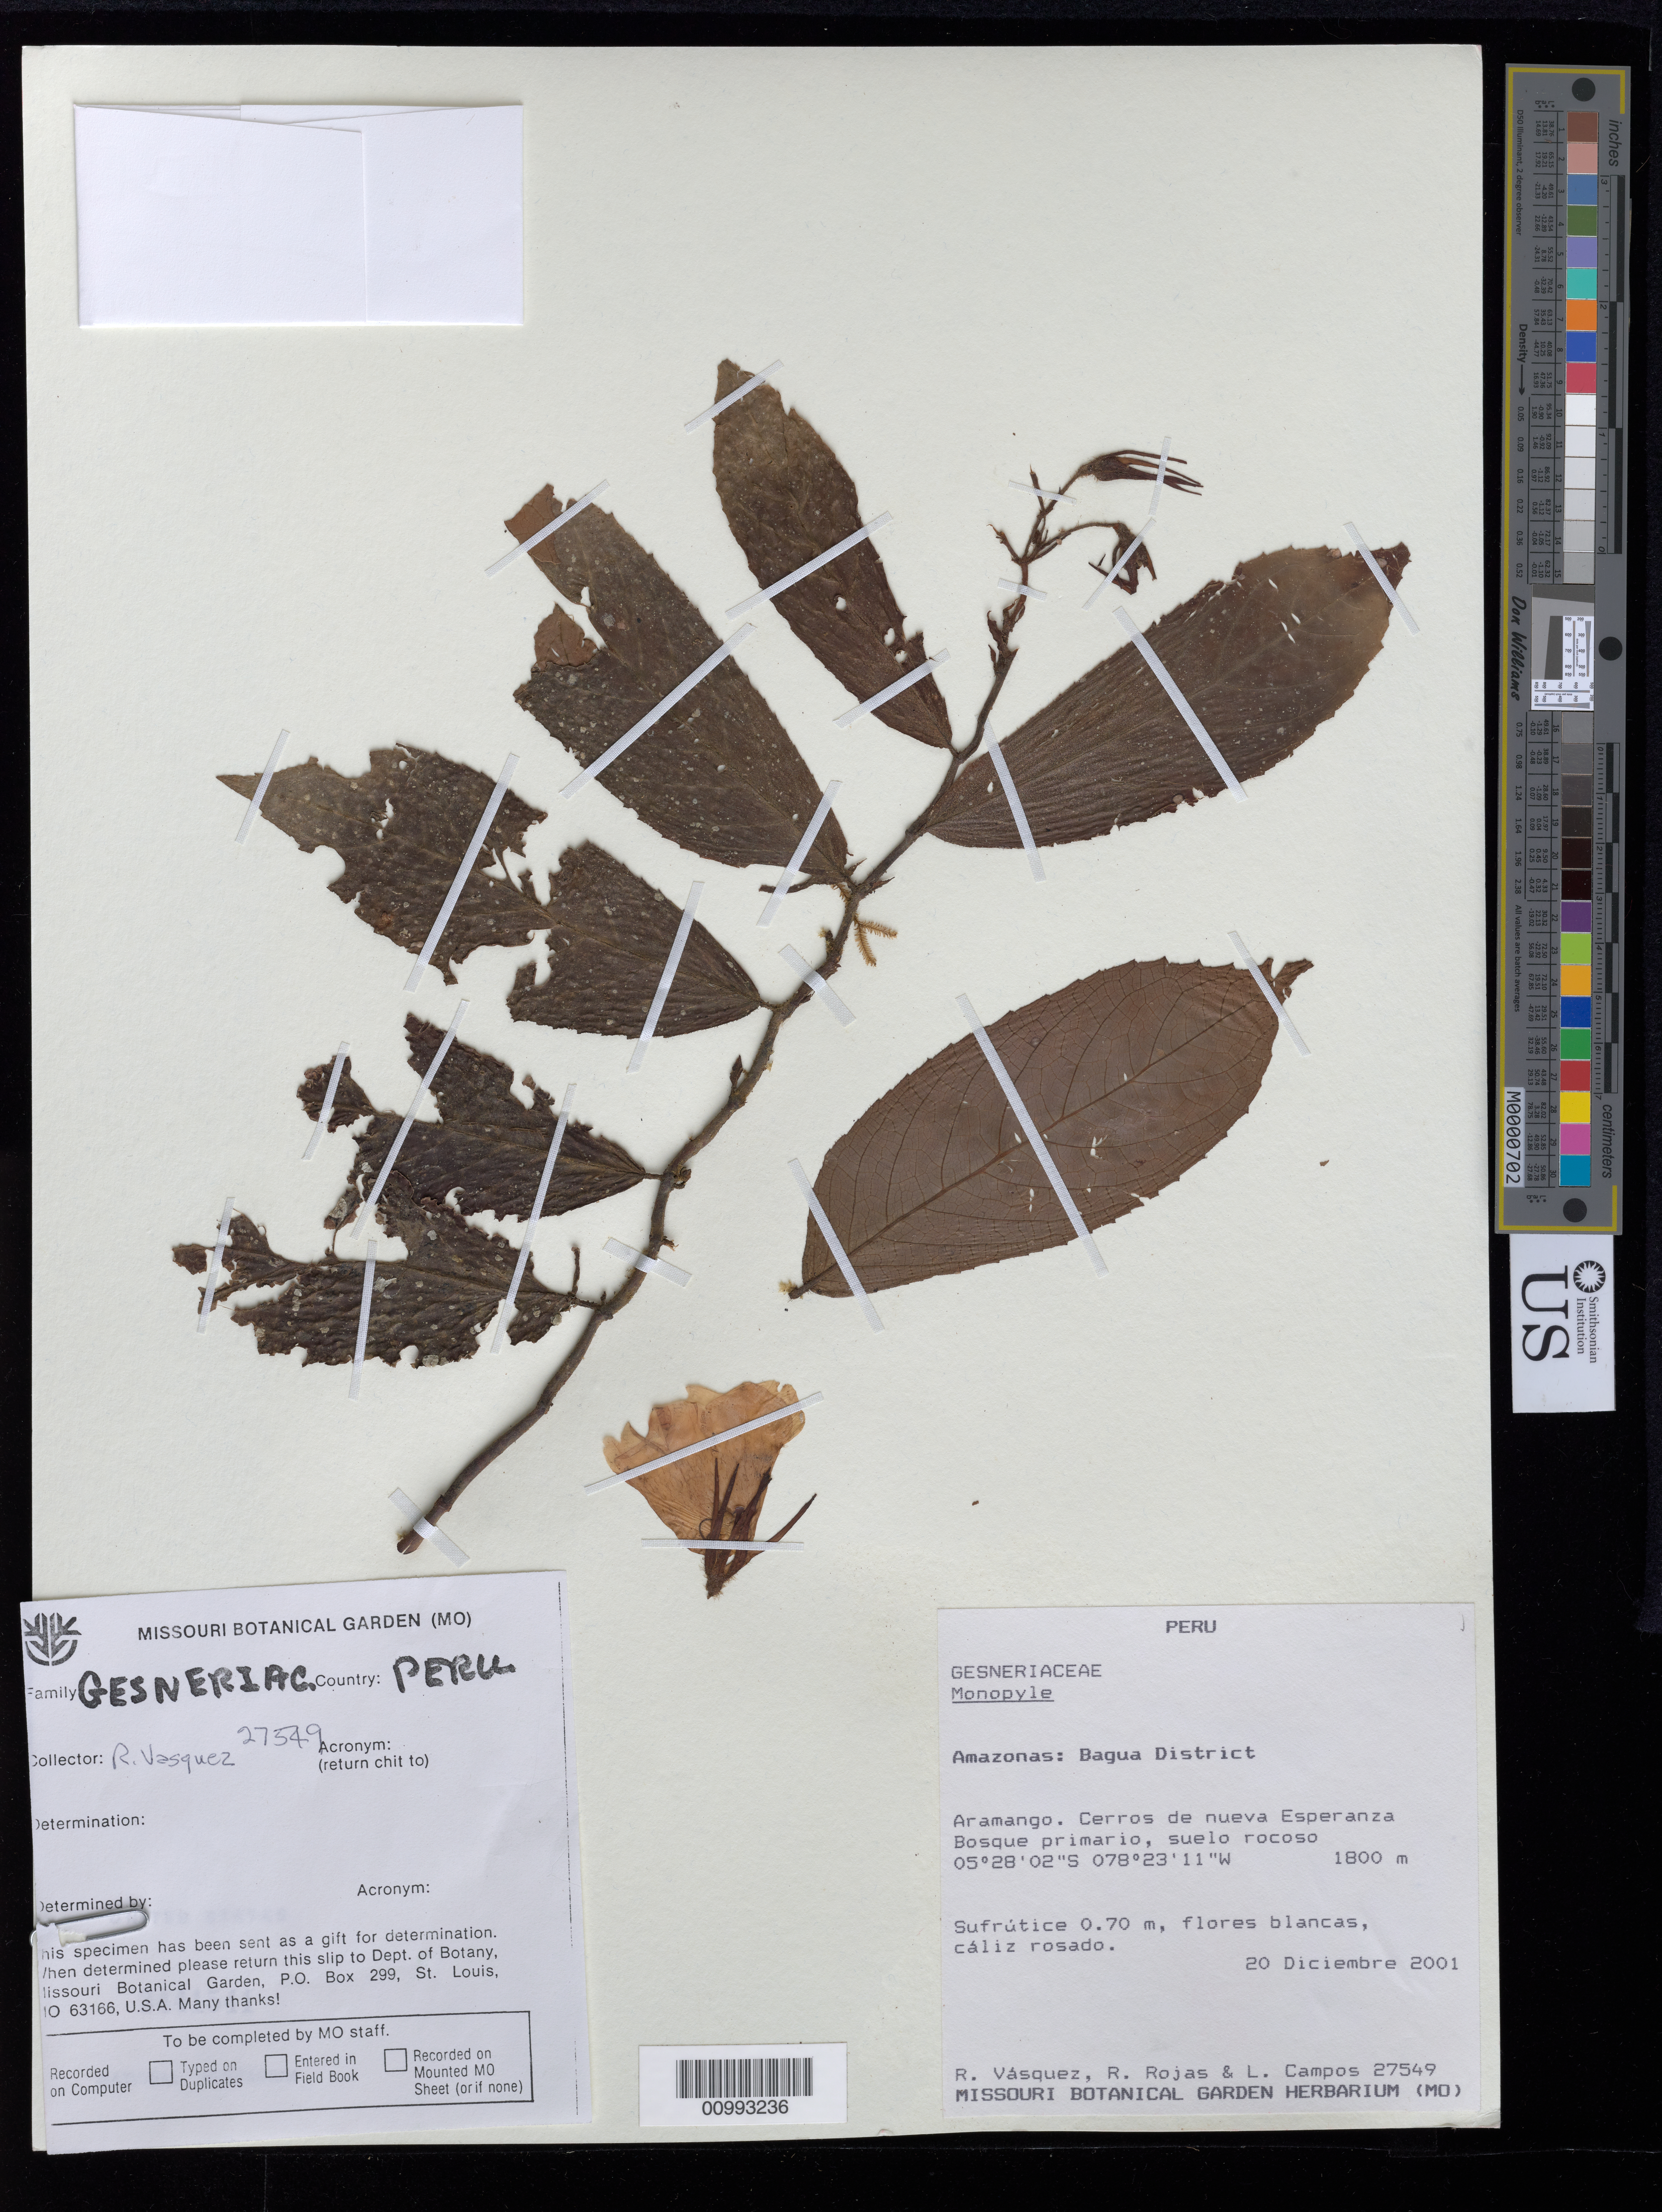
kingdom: Plantae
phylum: Tracheophyta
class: Magnoliopsida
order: Lamiales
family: Gesneriaceae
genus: Monopyle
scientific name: Monopyle sp.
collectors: R. Vásquez, R. Rojas & L. Campos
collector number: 27549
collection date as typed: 20 Dec 2001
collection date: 2001-12-20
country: Peru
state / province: Amazonas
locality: Amazonas: Bagua District. Aramango, cerros de nueva Esperanza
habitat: Bosque primario, suelo rocoso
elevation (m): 1800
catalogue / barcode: US 3441541